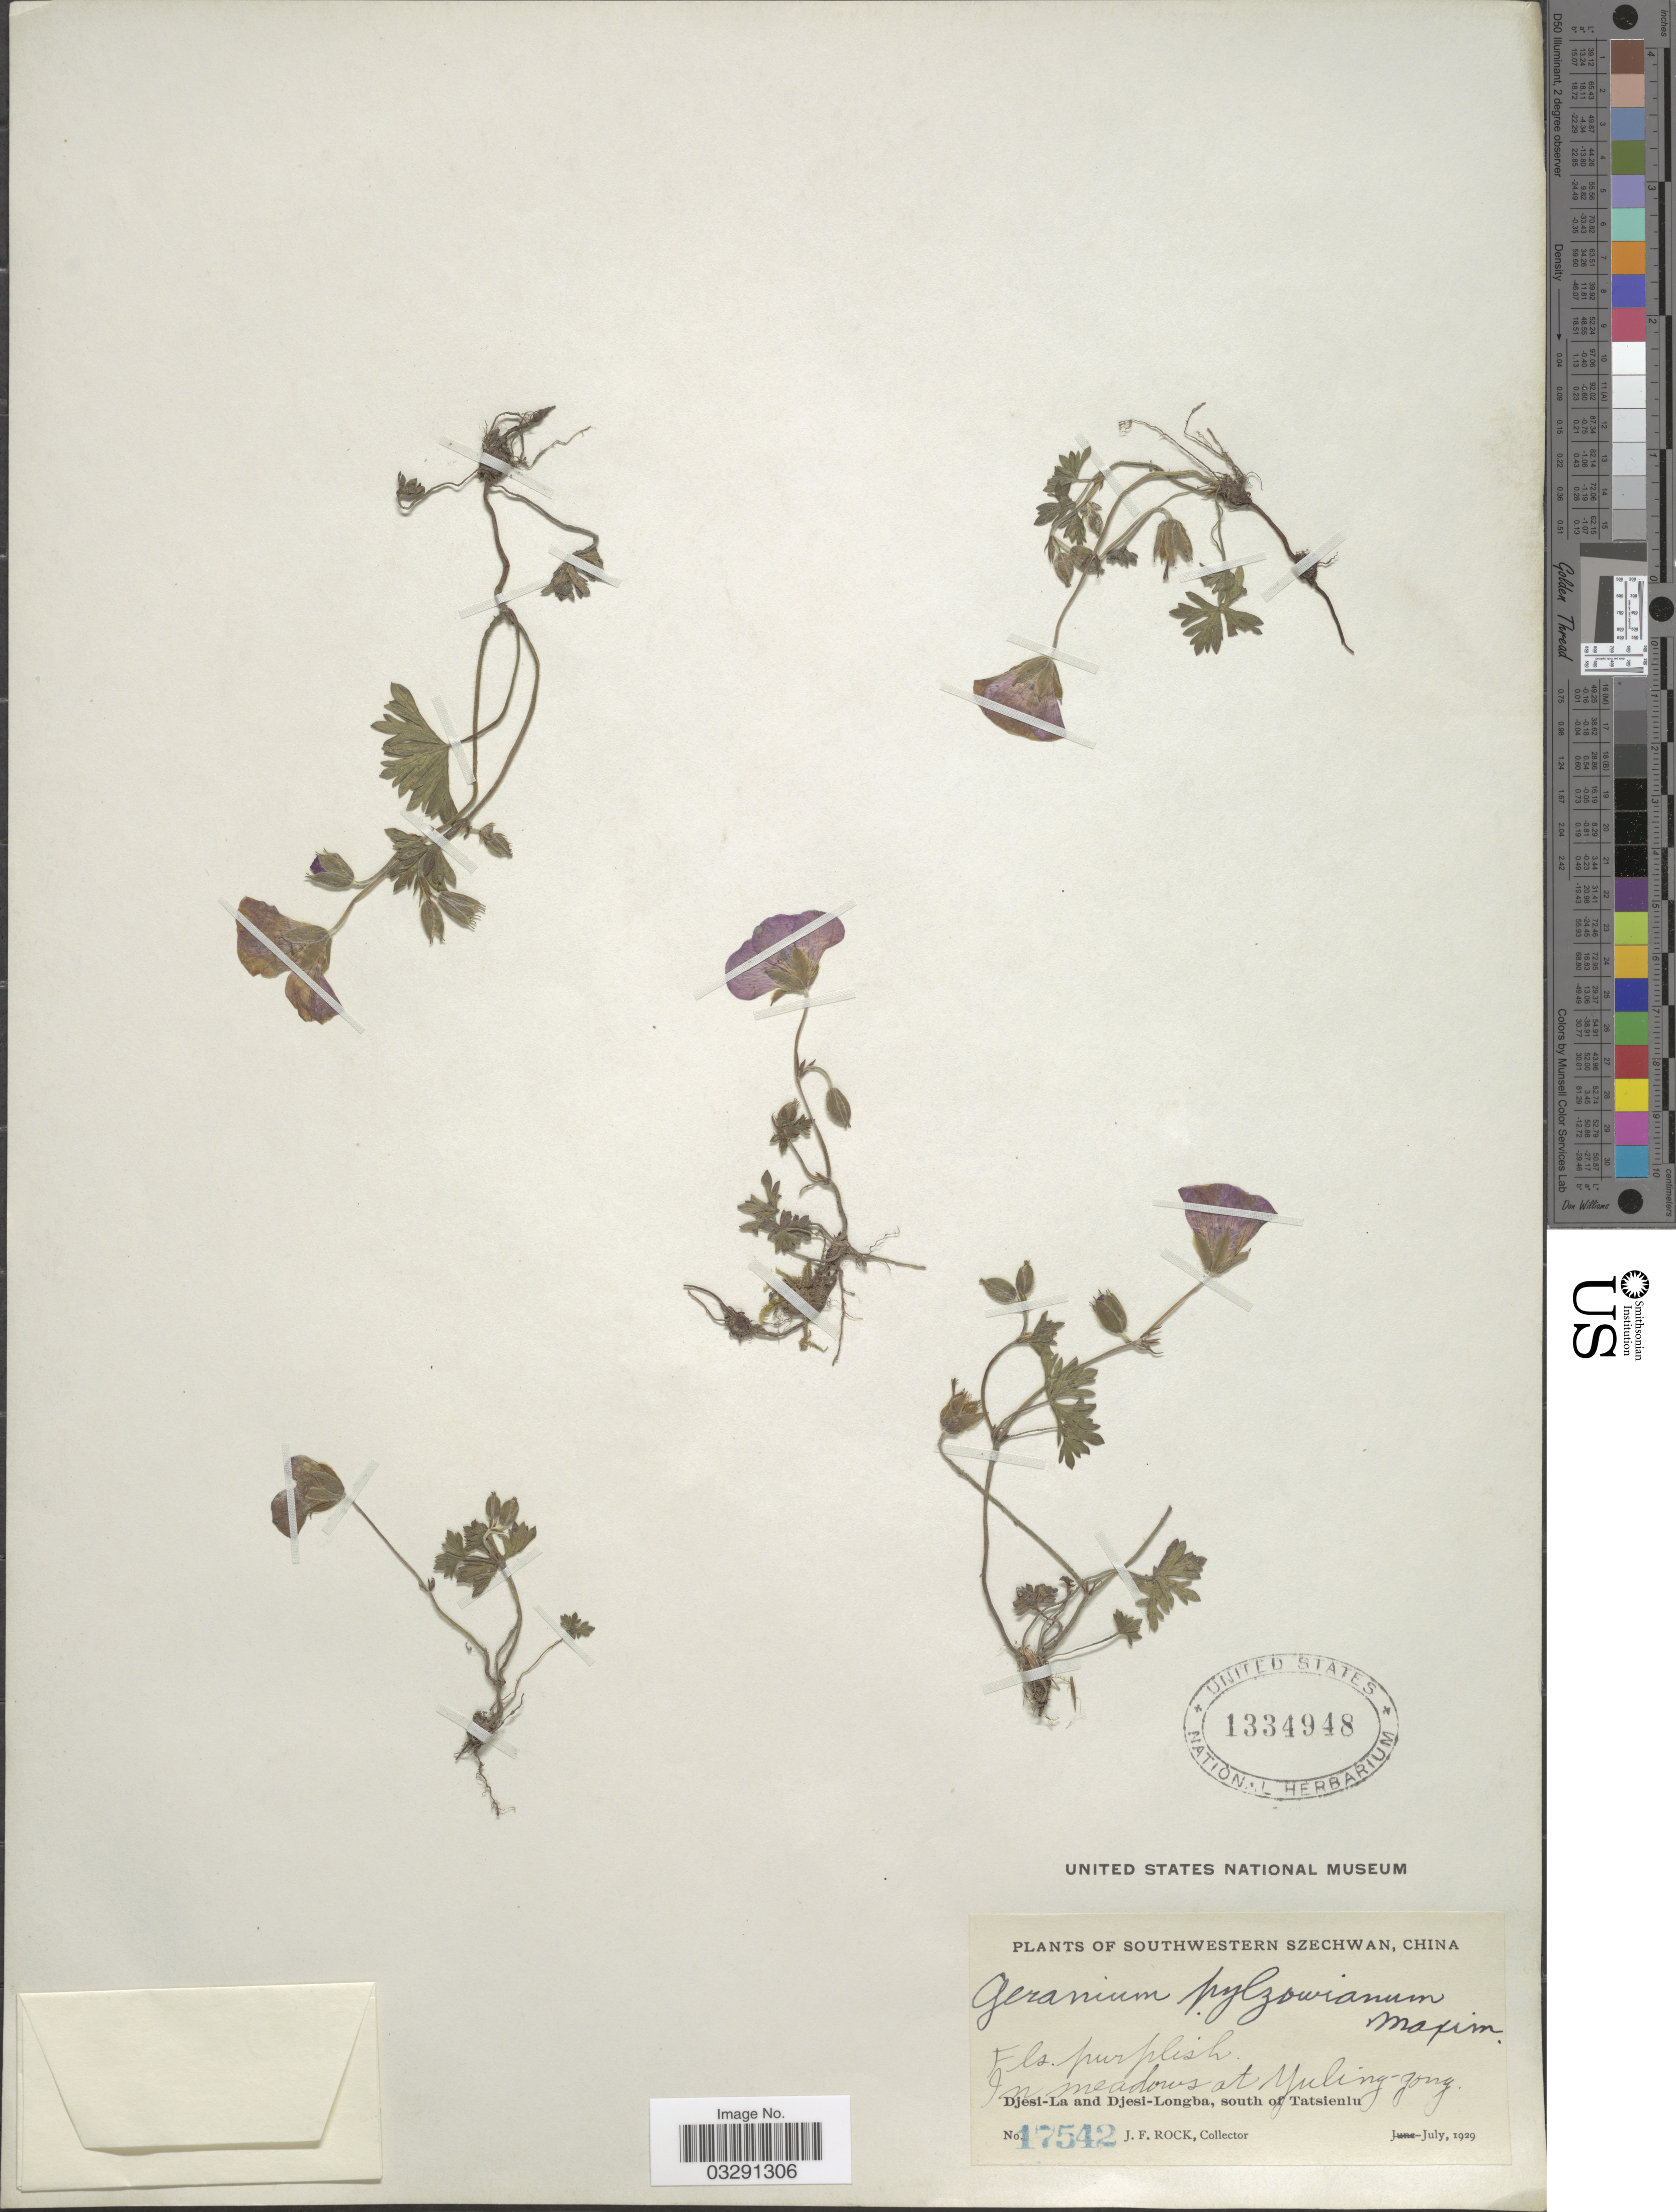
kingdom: Plantae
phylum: Tracheophyta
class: Magnoliopsida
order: Geraniales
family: Geraniaceae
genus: Geranium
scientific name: Geranium pylzowianum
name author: Maxim.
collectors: J. Rock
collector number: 17542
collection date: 1929-07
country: China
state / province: Sichuan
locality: Southwestern Szechwan, Djesi-La and Djesi-Longba, south of Tatsienlu.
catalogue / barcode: US 1334948